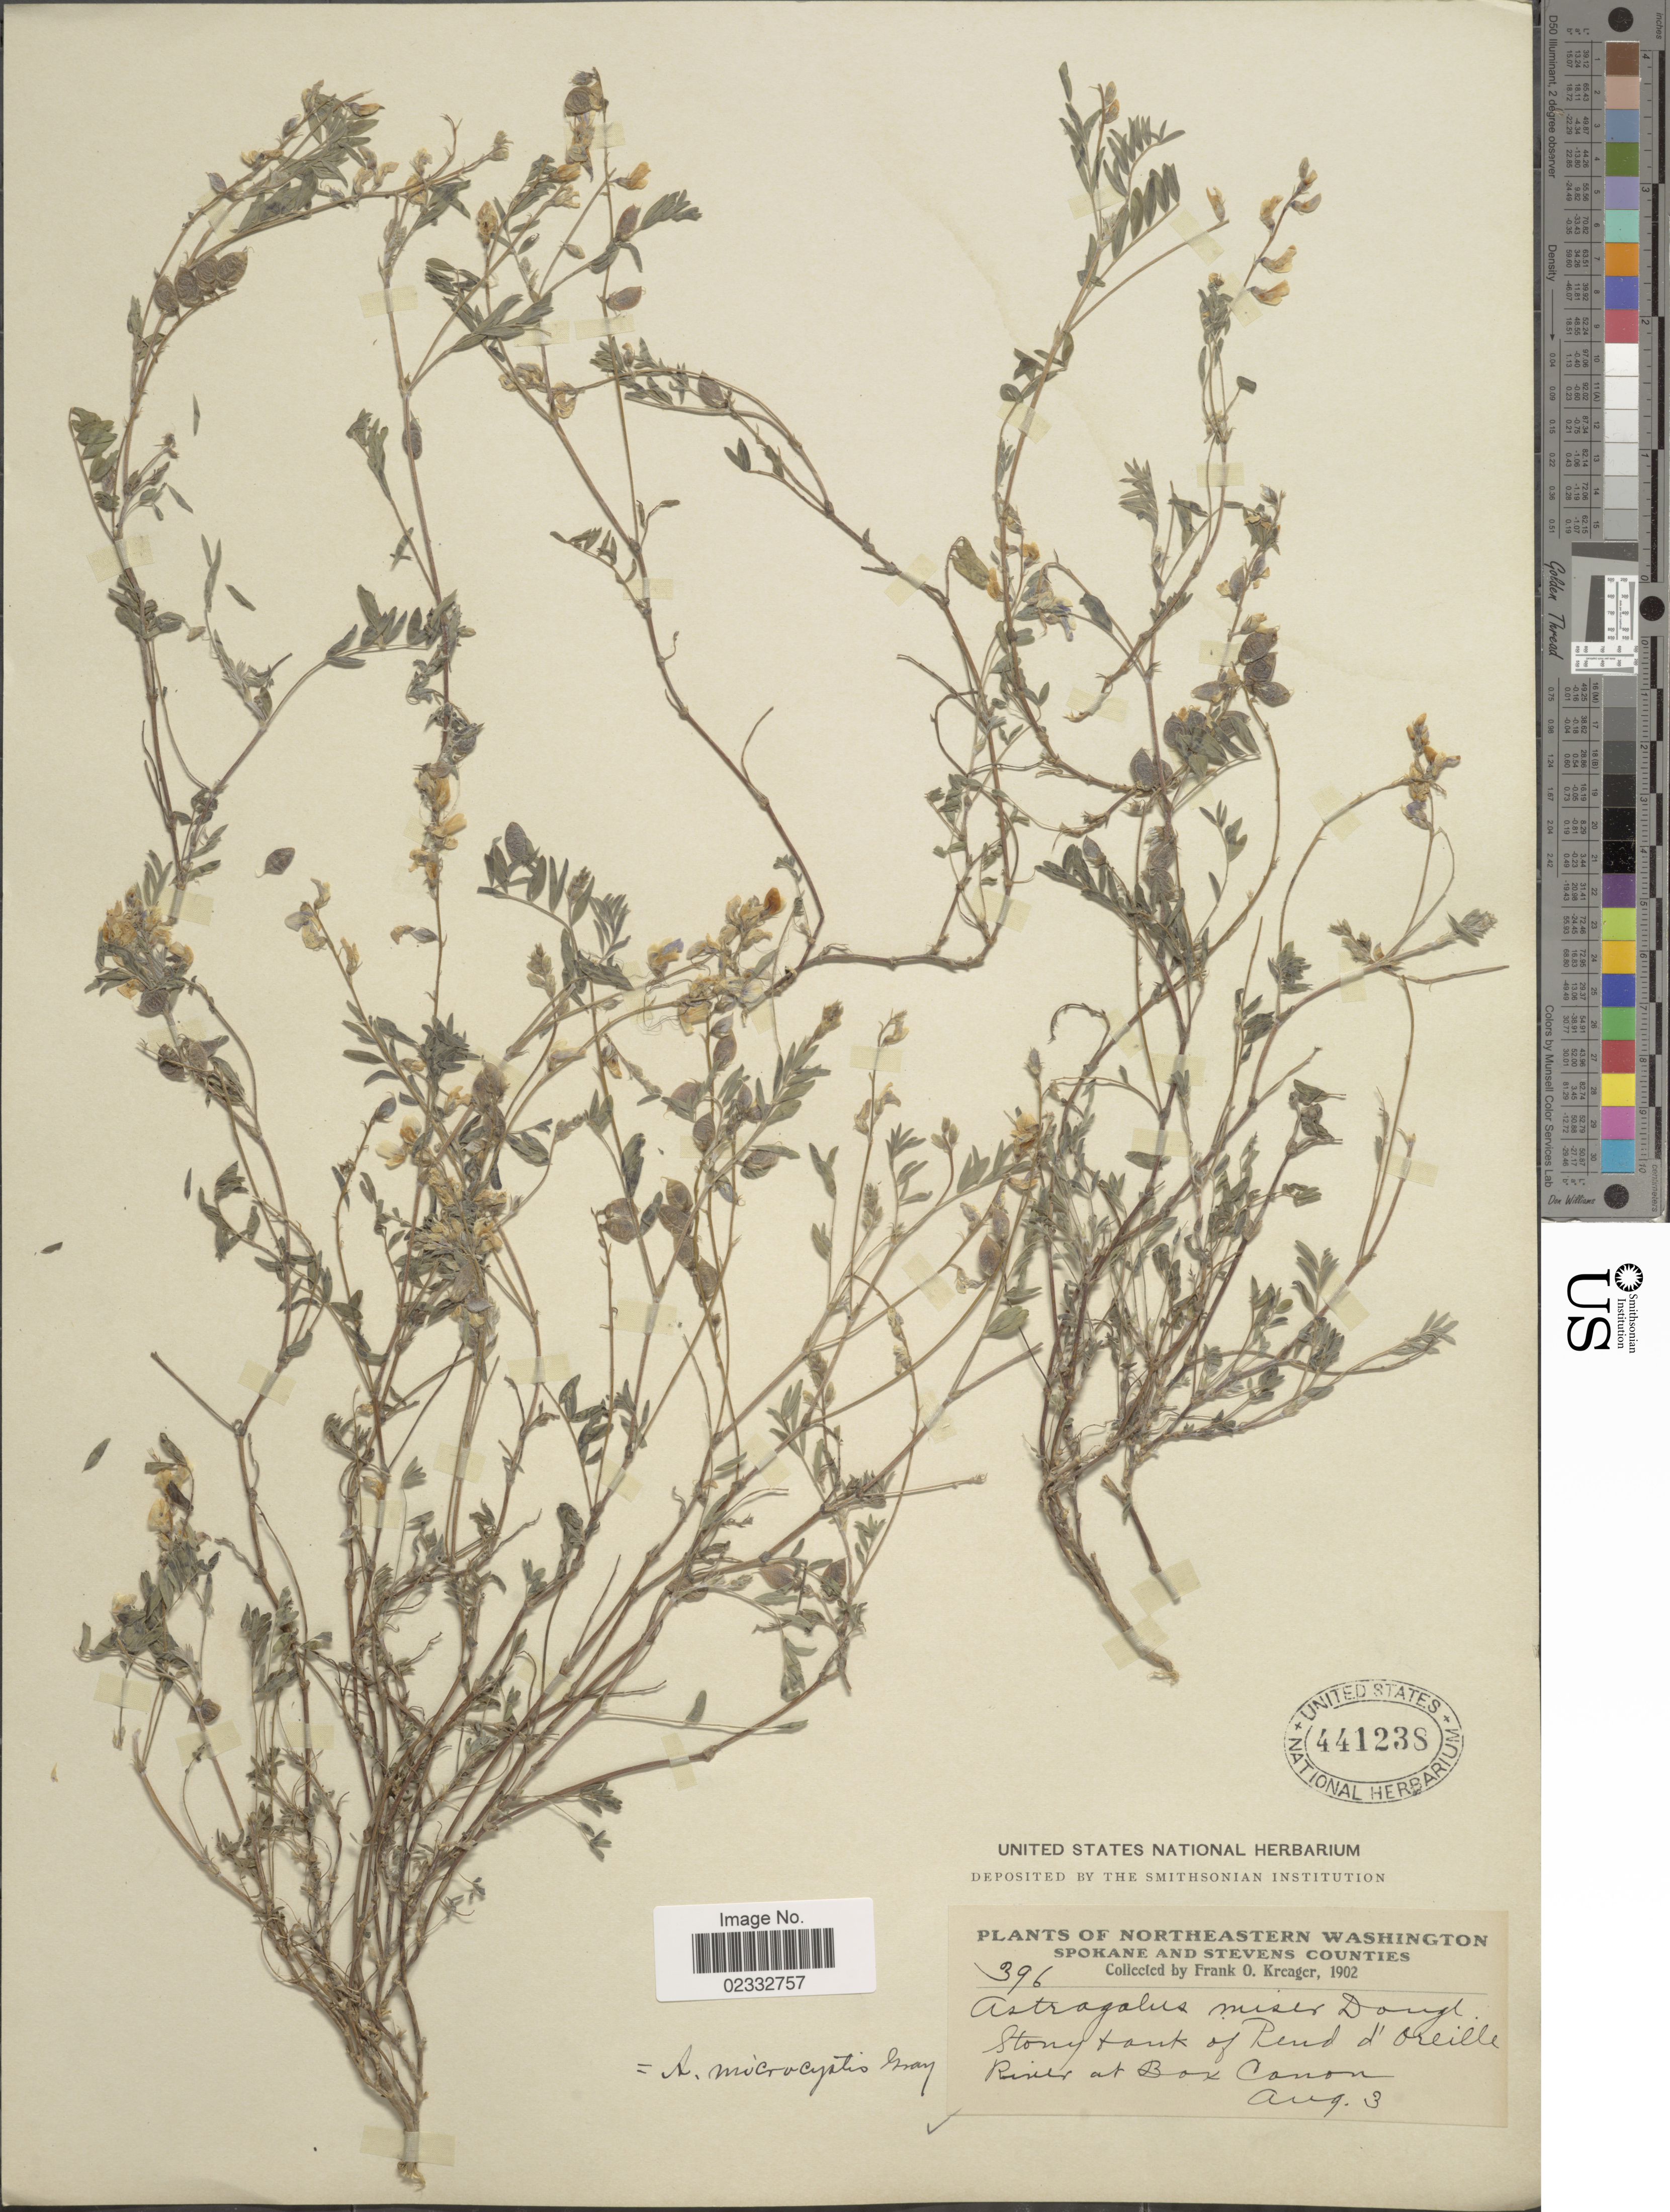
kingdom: Plantae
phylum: Tracheophyta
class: Magnoliopsida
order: Fabales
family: Fabaceae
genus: Astragalus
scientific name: Astragalus microcystis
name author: A. Gray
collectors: F. Kreager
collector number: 396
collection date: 1902-08-03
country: United States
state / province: Washington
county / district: Spokane / Stevens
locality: Northeastern Washinton, Spokane and Stevens Counties, stony bank of Rend d'Oreille River at Box Canon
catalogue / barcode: US 1441238